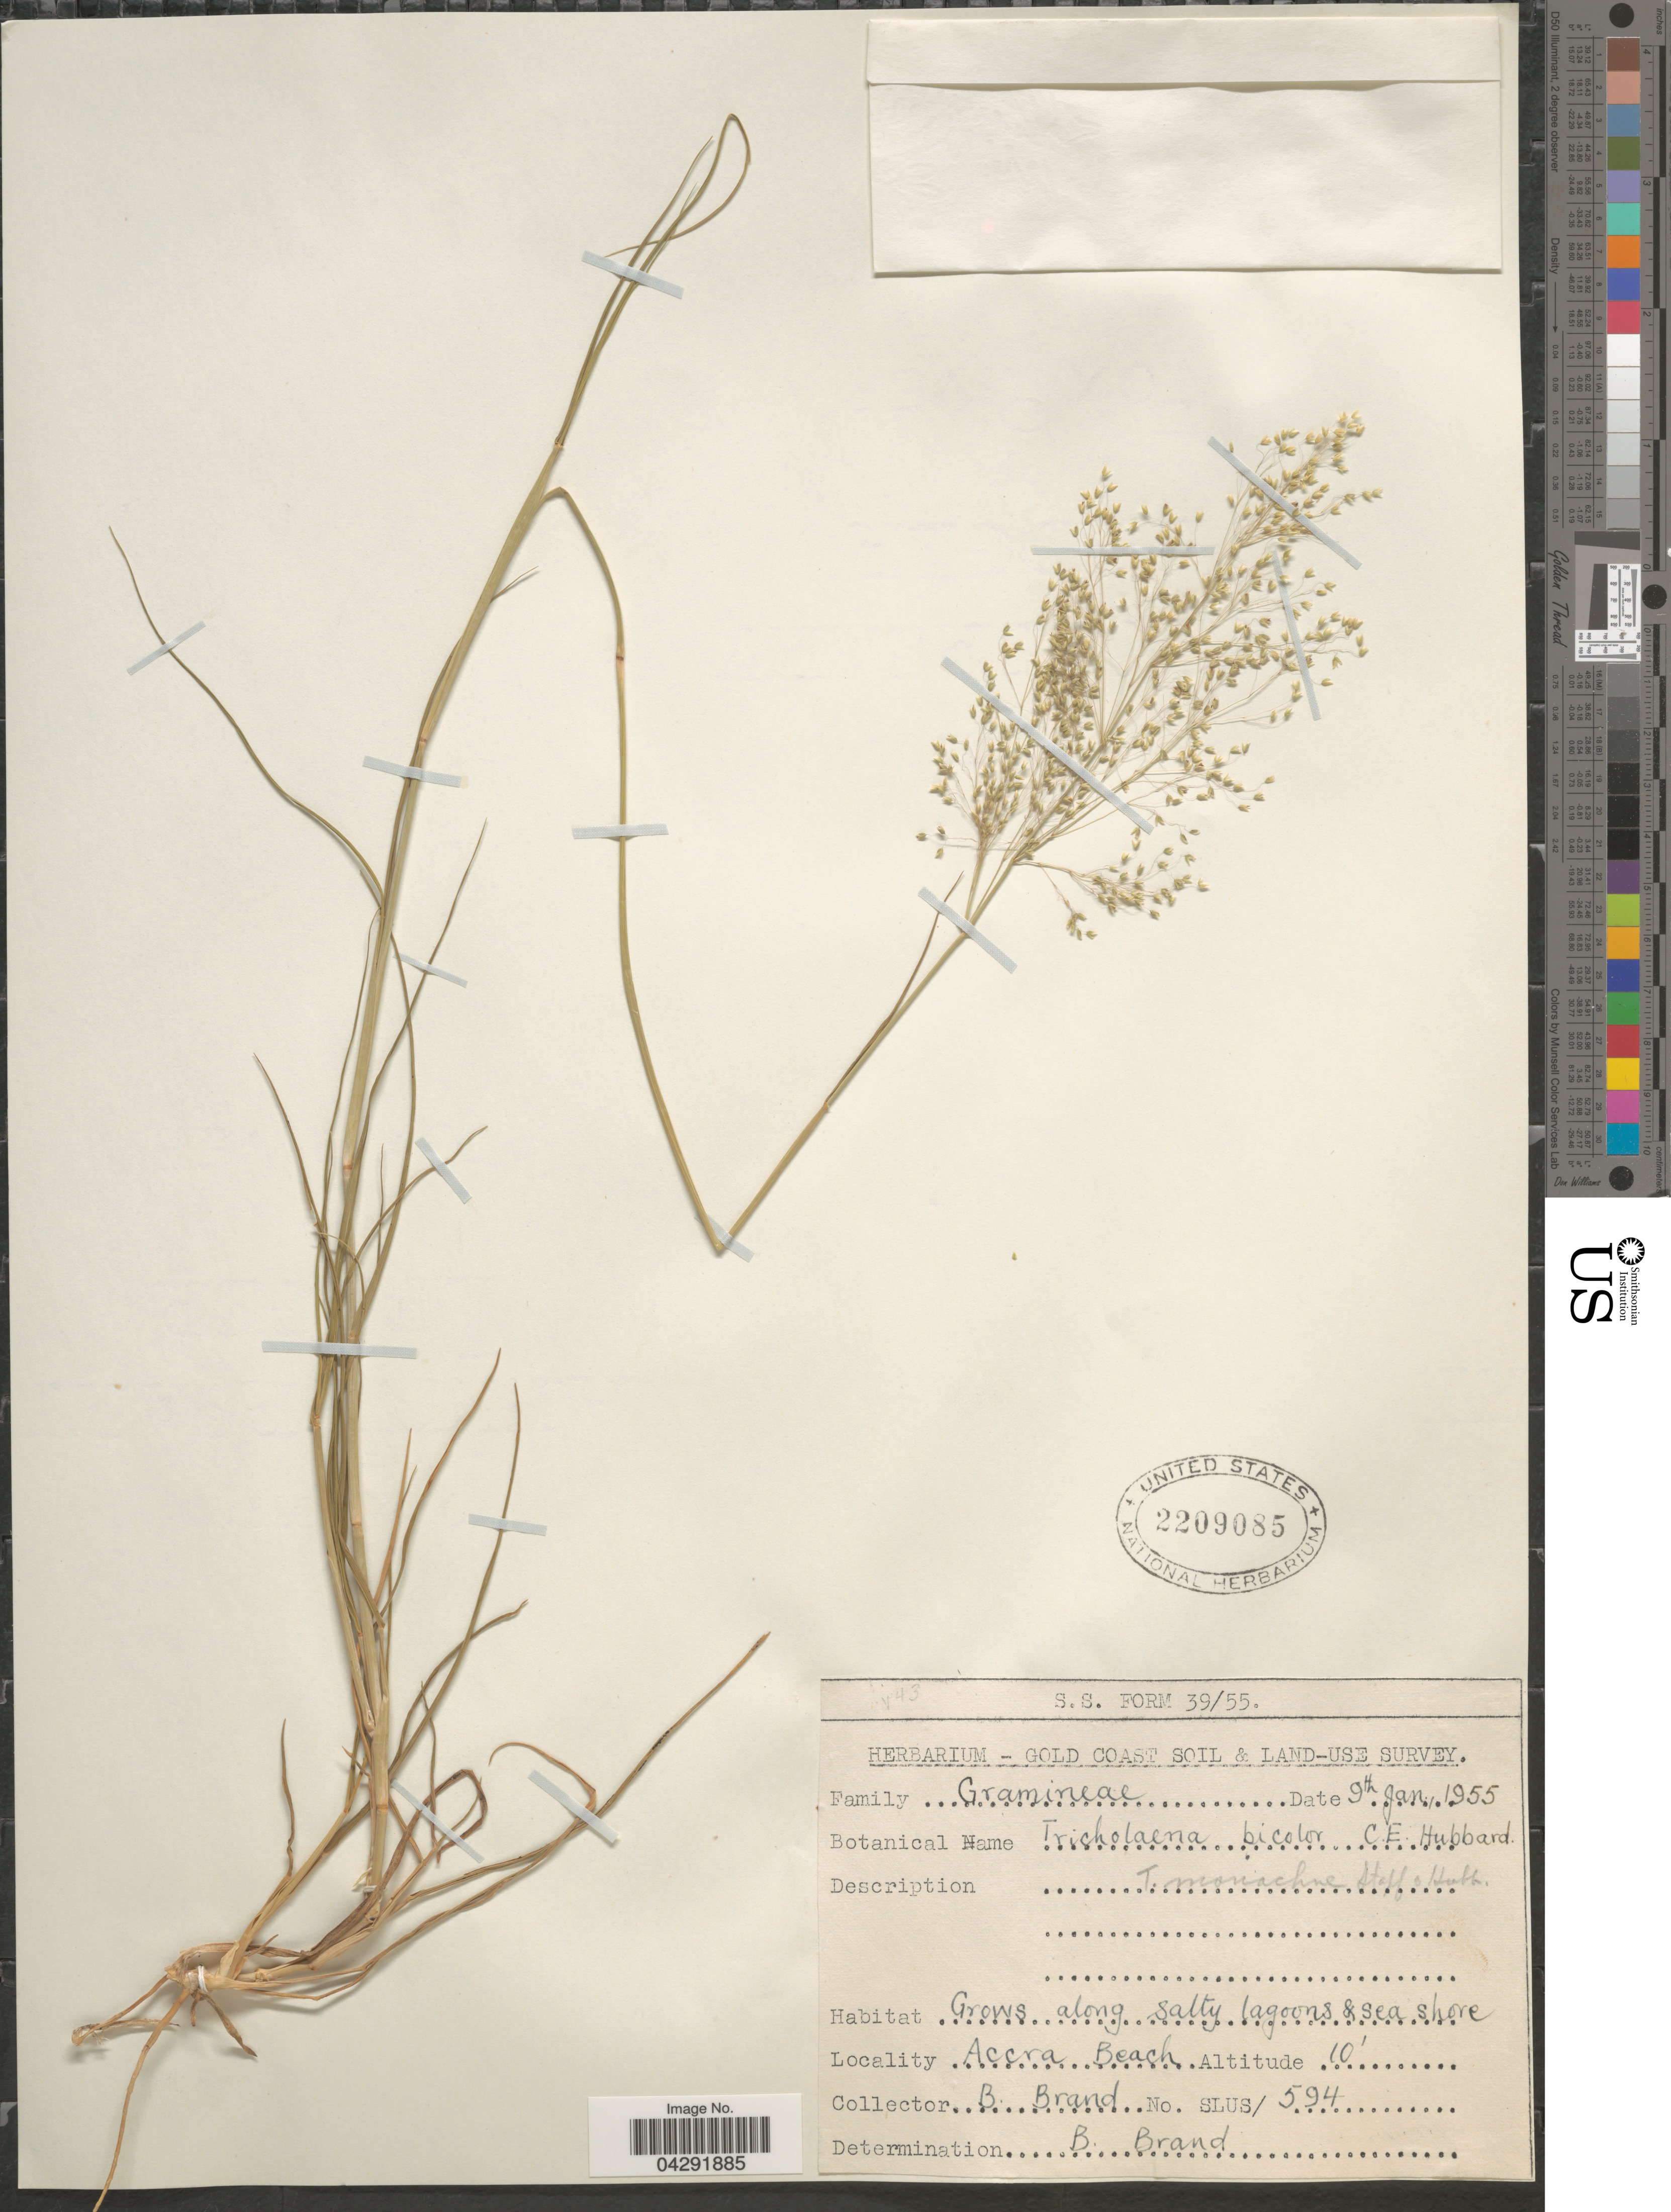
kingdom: Plantae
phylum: Tracheophyta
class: Liliopsida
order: Poales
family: Poaceae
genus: Tricholaena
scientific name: Tricholaena monachne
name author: (Trin.) Stapf & C.E. Hubb.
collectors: B. Brand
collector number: Slus/594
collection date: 1955-01-09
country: Ghana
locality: Accra Beach.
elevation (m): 3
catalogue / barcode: US 2209085